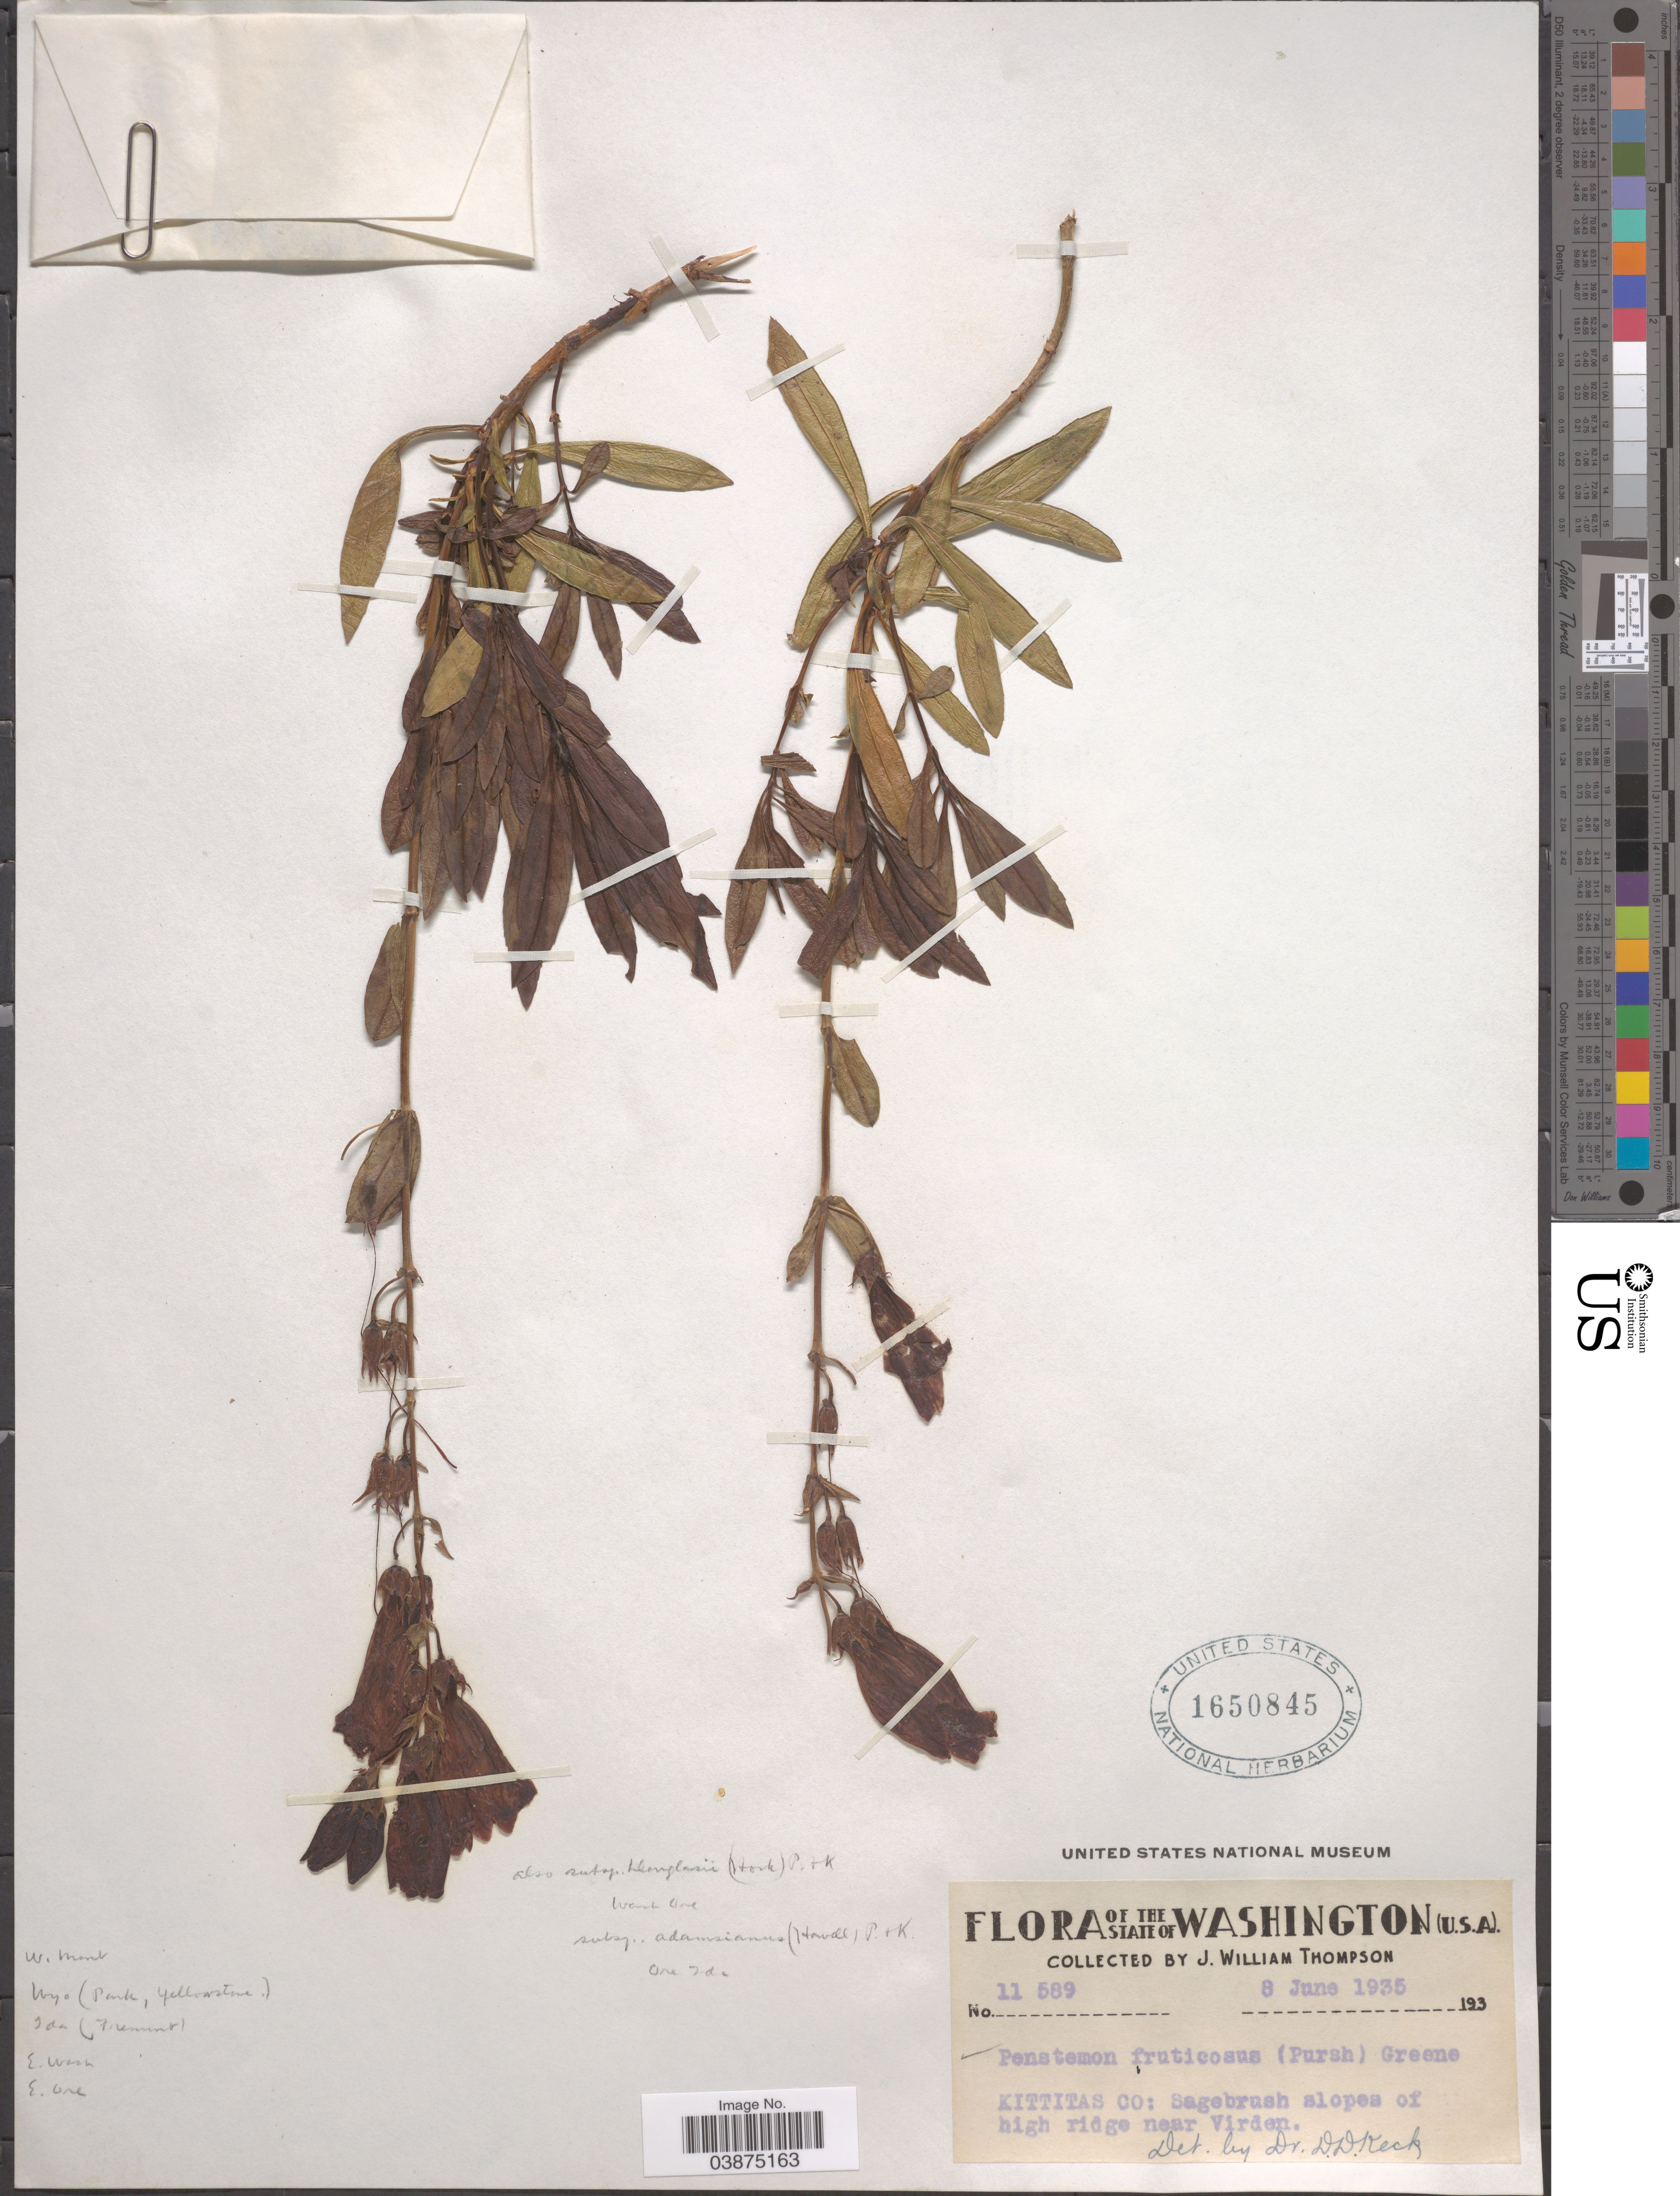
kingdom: Plantae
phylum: Tracheophyta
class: Magnoliopsida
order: Lamiales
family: Plantaginaceae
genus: Penstemon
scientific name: Penstemon fruticosus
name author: (Pursh) Greene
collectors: J. W. Thompson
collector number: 11589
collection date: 1935-06-08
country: United States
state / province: Washington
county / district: Kittitas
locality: Kittitas Co: Near Virden.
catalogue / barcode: US 1650845